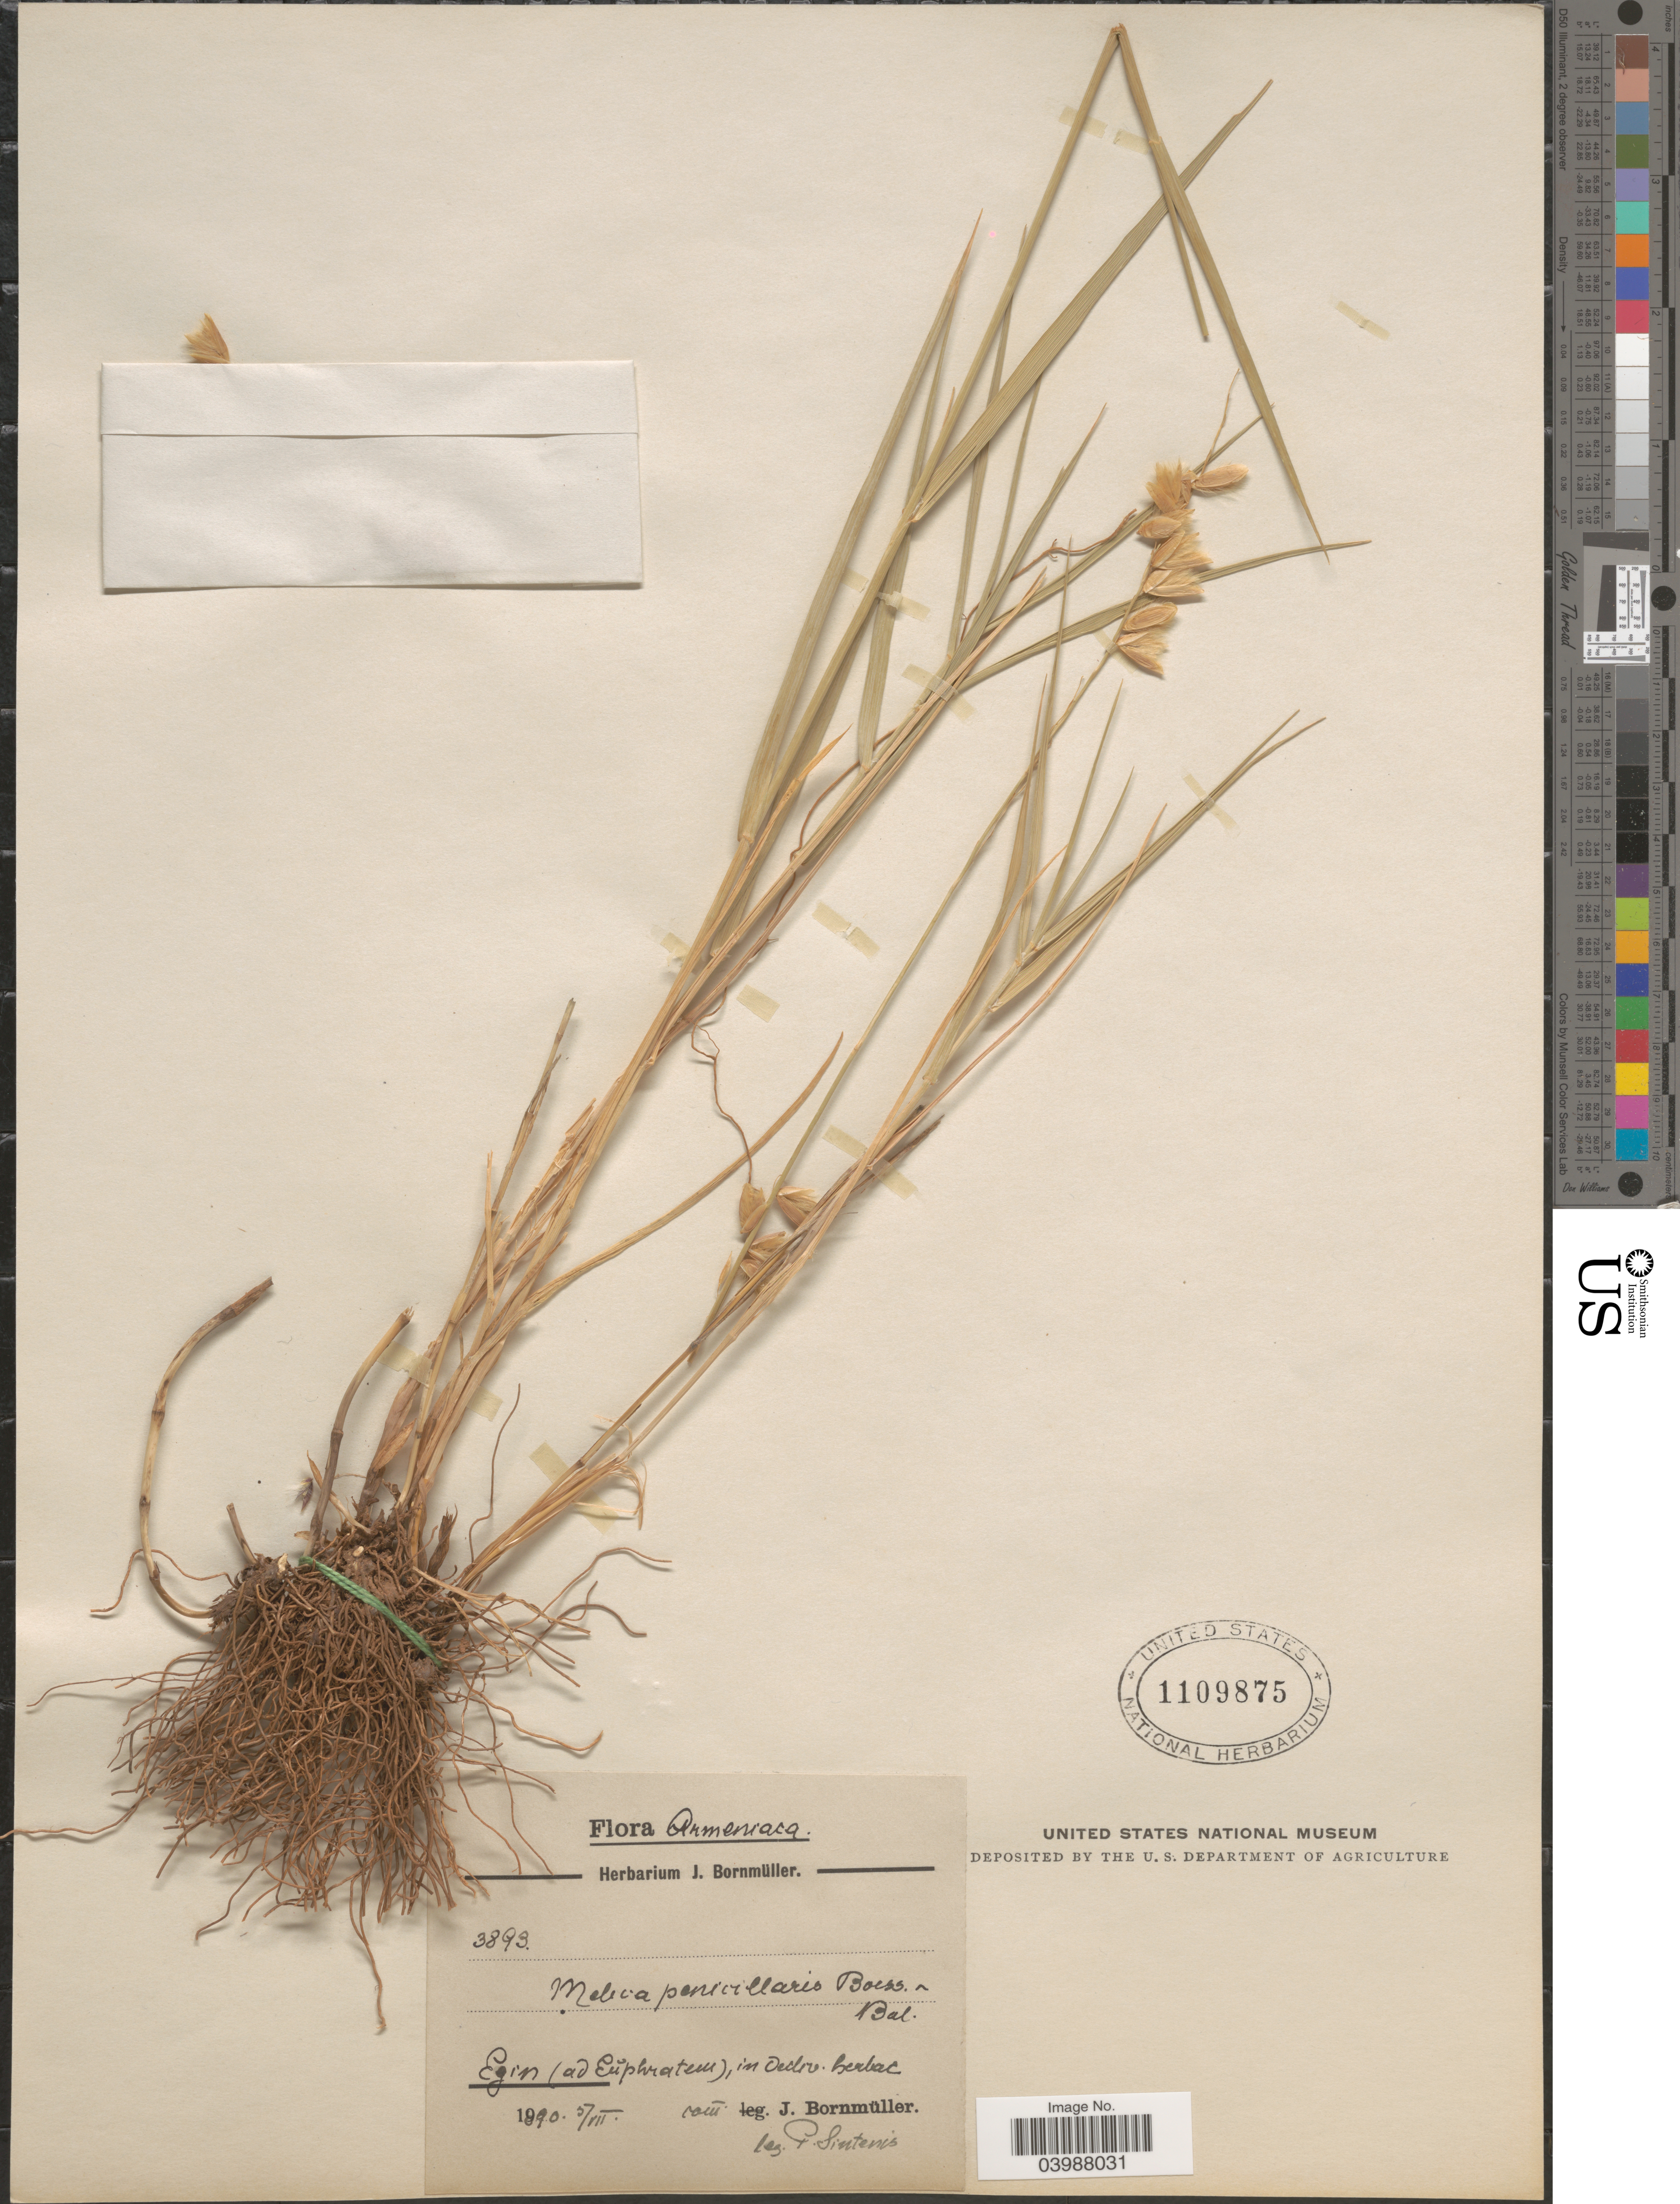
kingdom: Plantae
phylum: Tracheophyta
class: Liliopsida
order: Poales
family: Poaceae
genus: Melica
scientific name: Melica penicillaris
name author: Boiss. & Balansa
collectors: P. Sintenis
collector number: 3893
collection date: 1890-07-05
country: Armenia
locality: Armeniaca. Egin (ad Eŭphratem).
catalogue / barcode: US 1109875